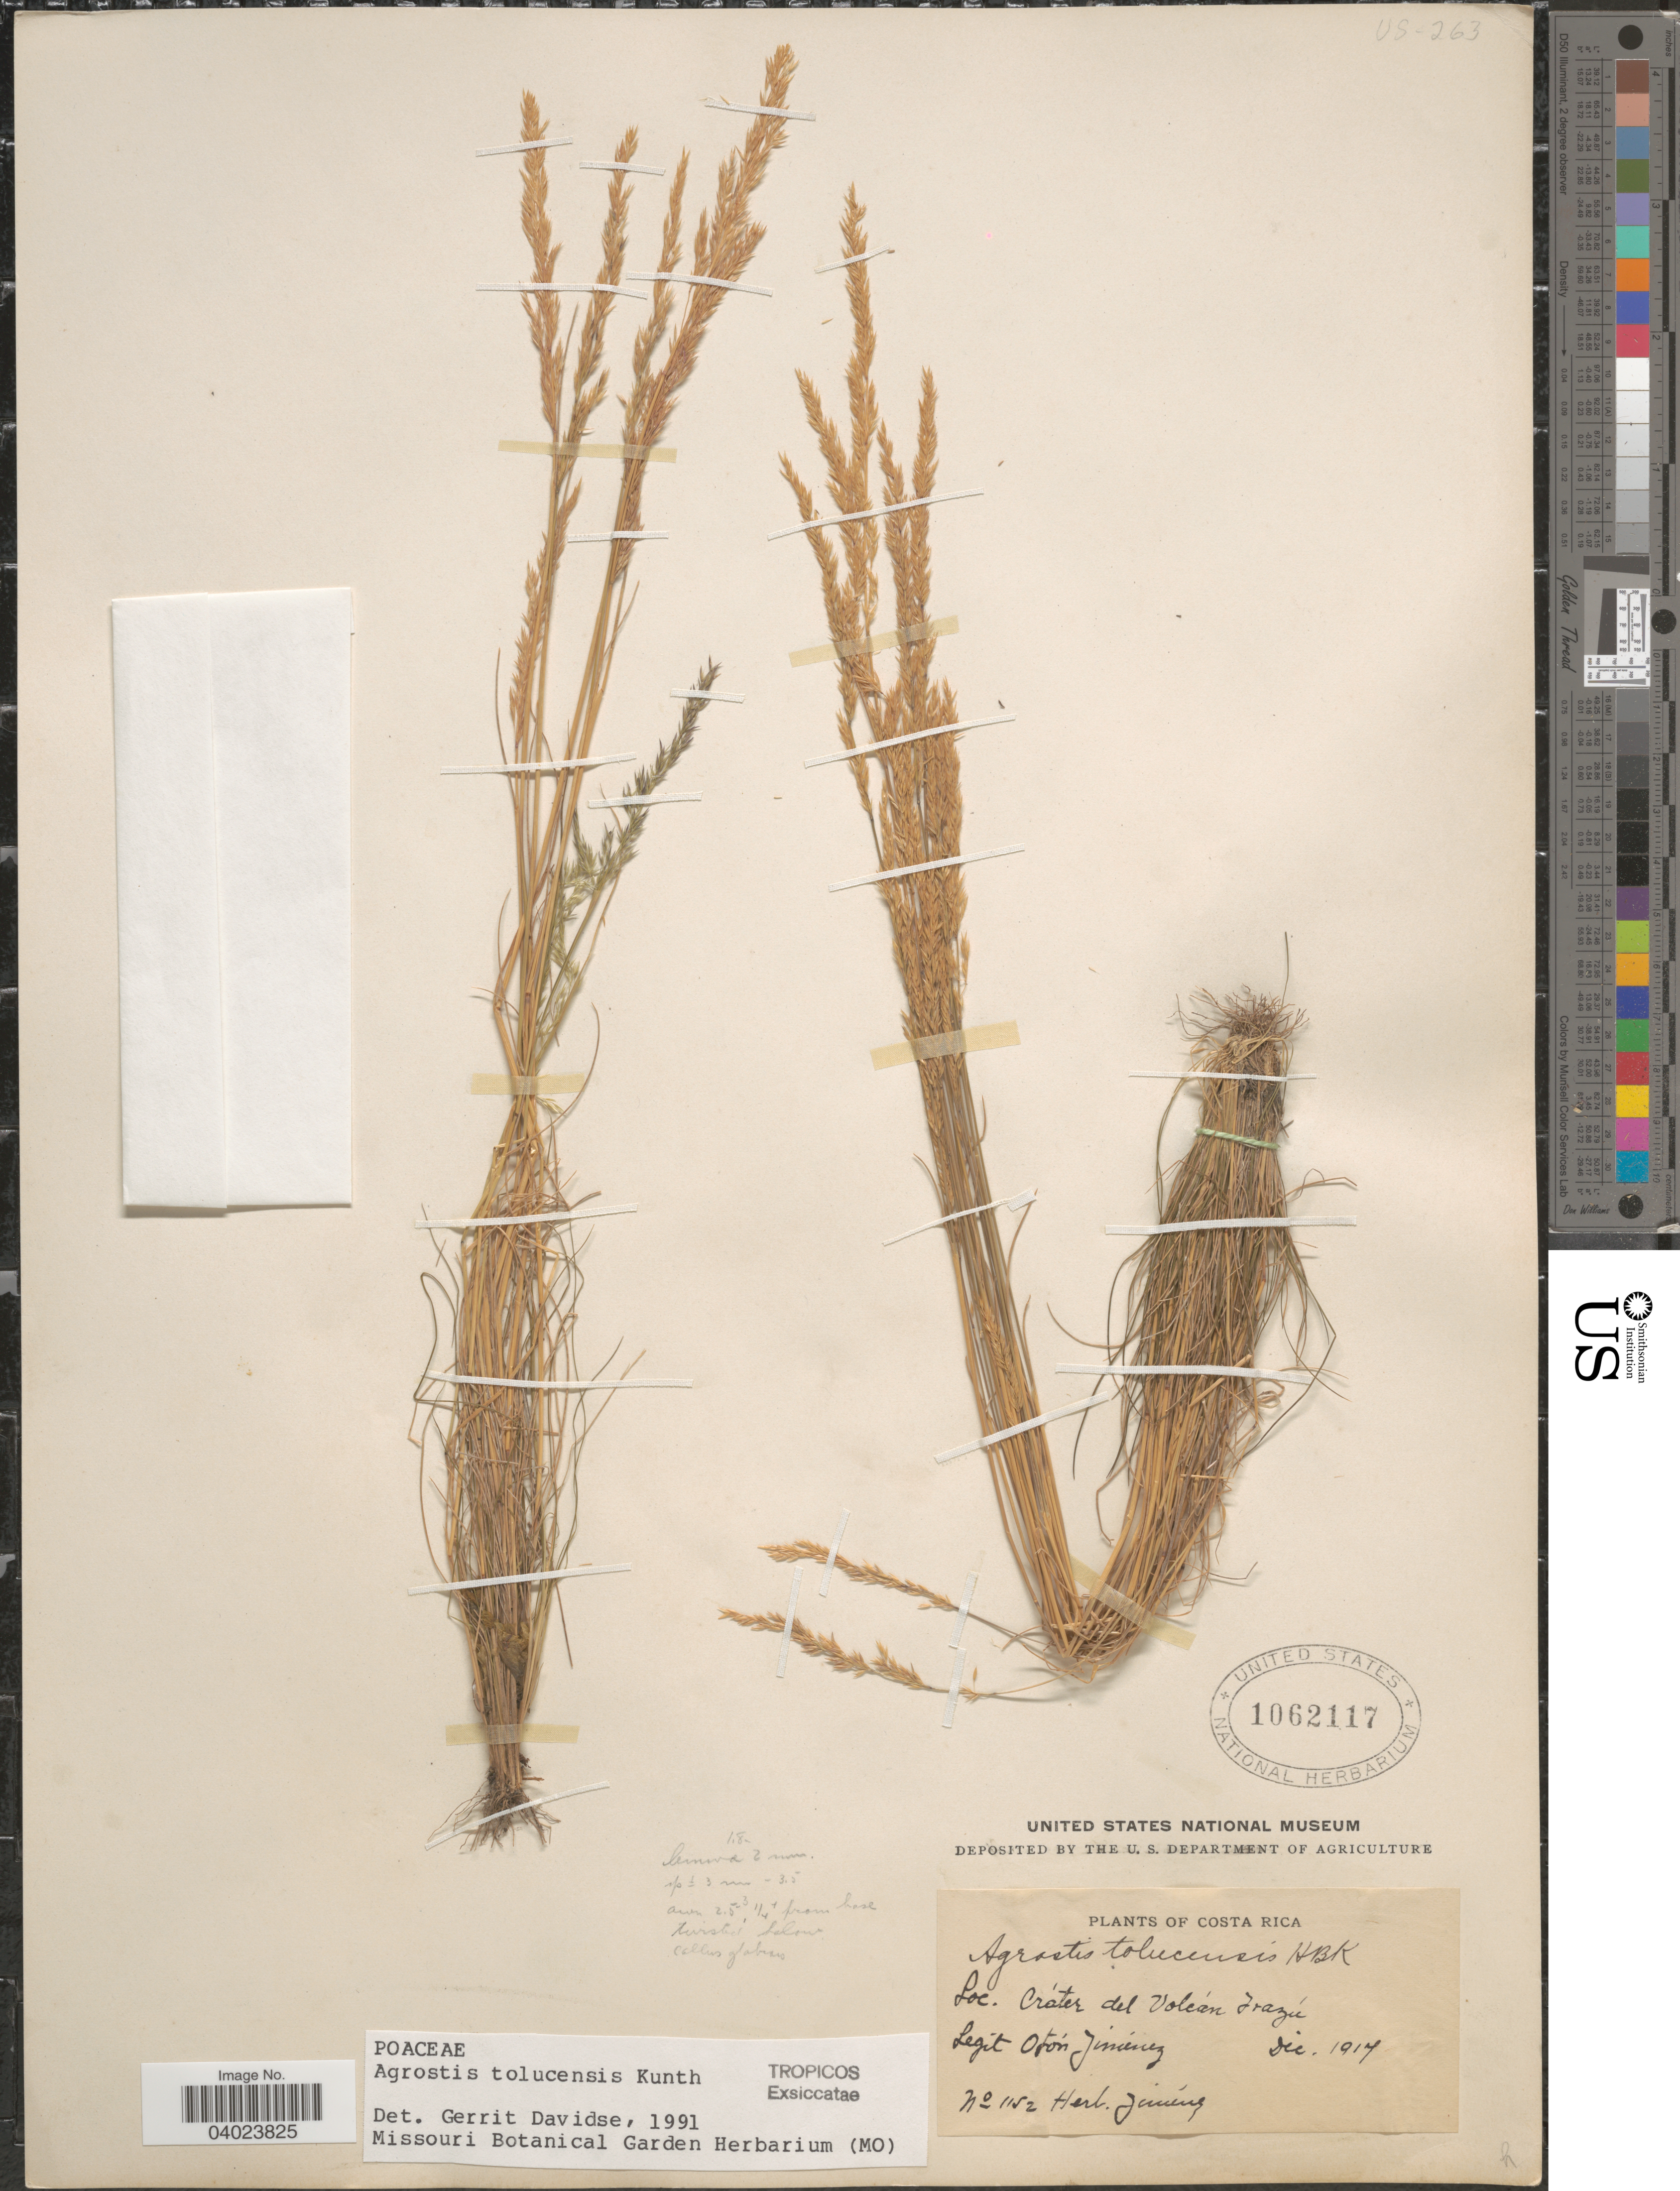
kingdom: Plantae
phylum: Tracheophyta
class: Liliopsida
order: Poales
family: Poaceae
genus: Agrostis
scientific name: Agrostis tolucensis Kunth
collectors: O. Jimenez L.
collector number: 1152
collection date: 1917-12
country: Costa Rica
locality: Cráter del Volcán Irazú.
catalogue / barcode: US 1062117